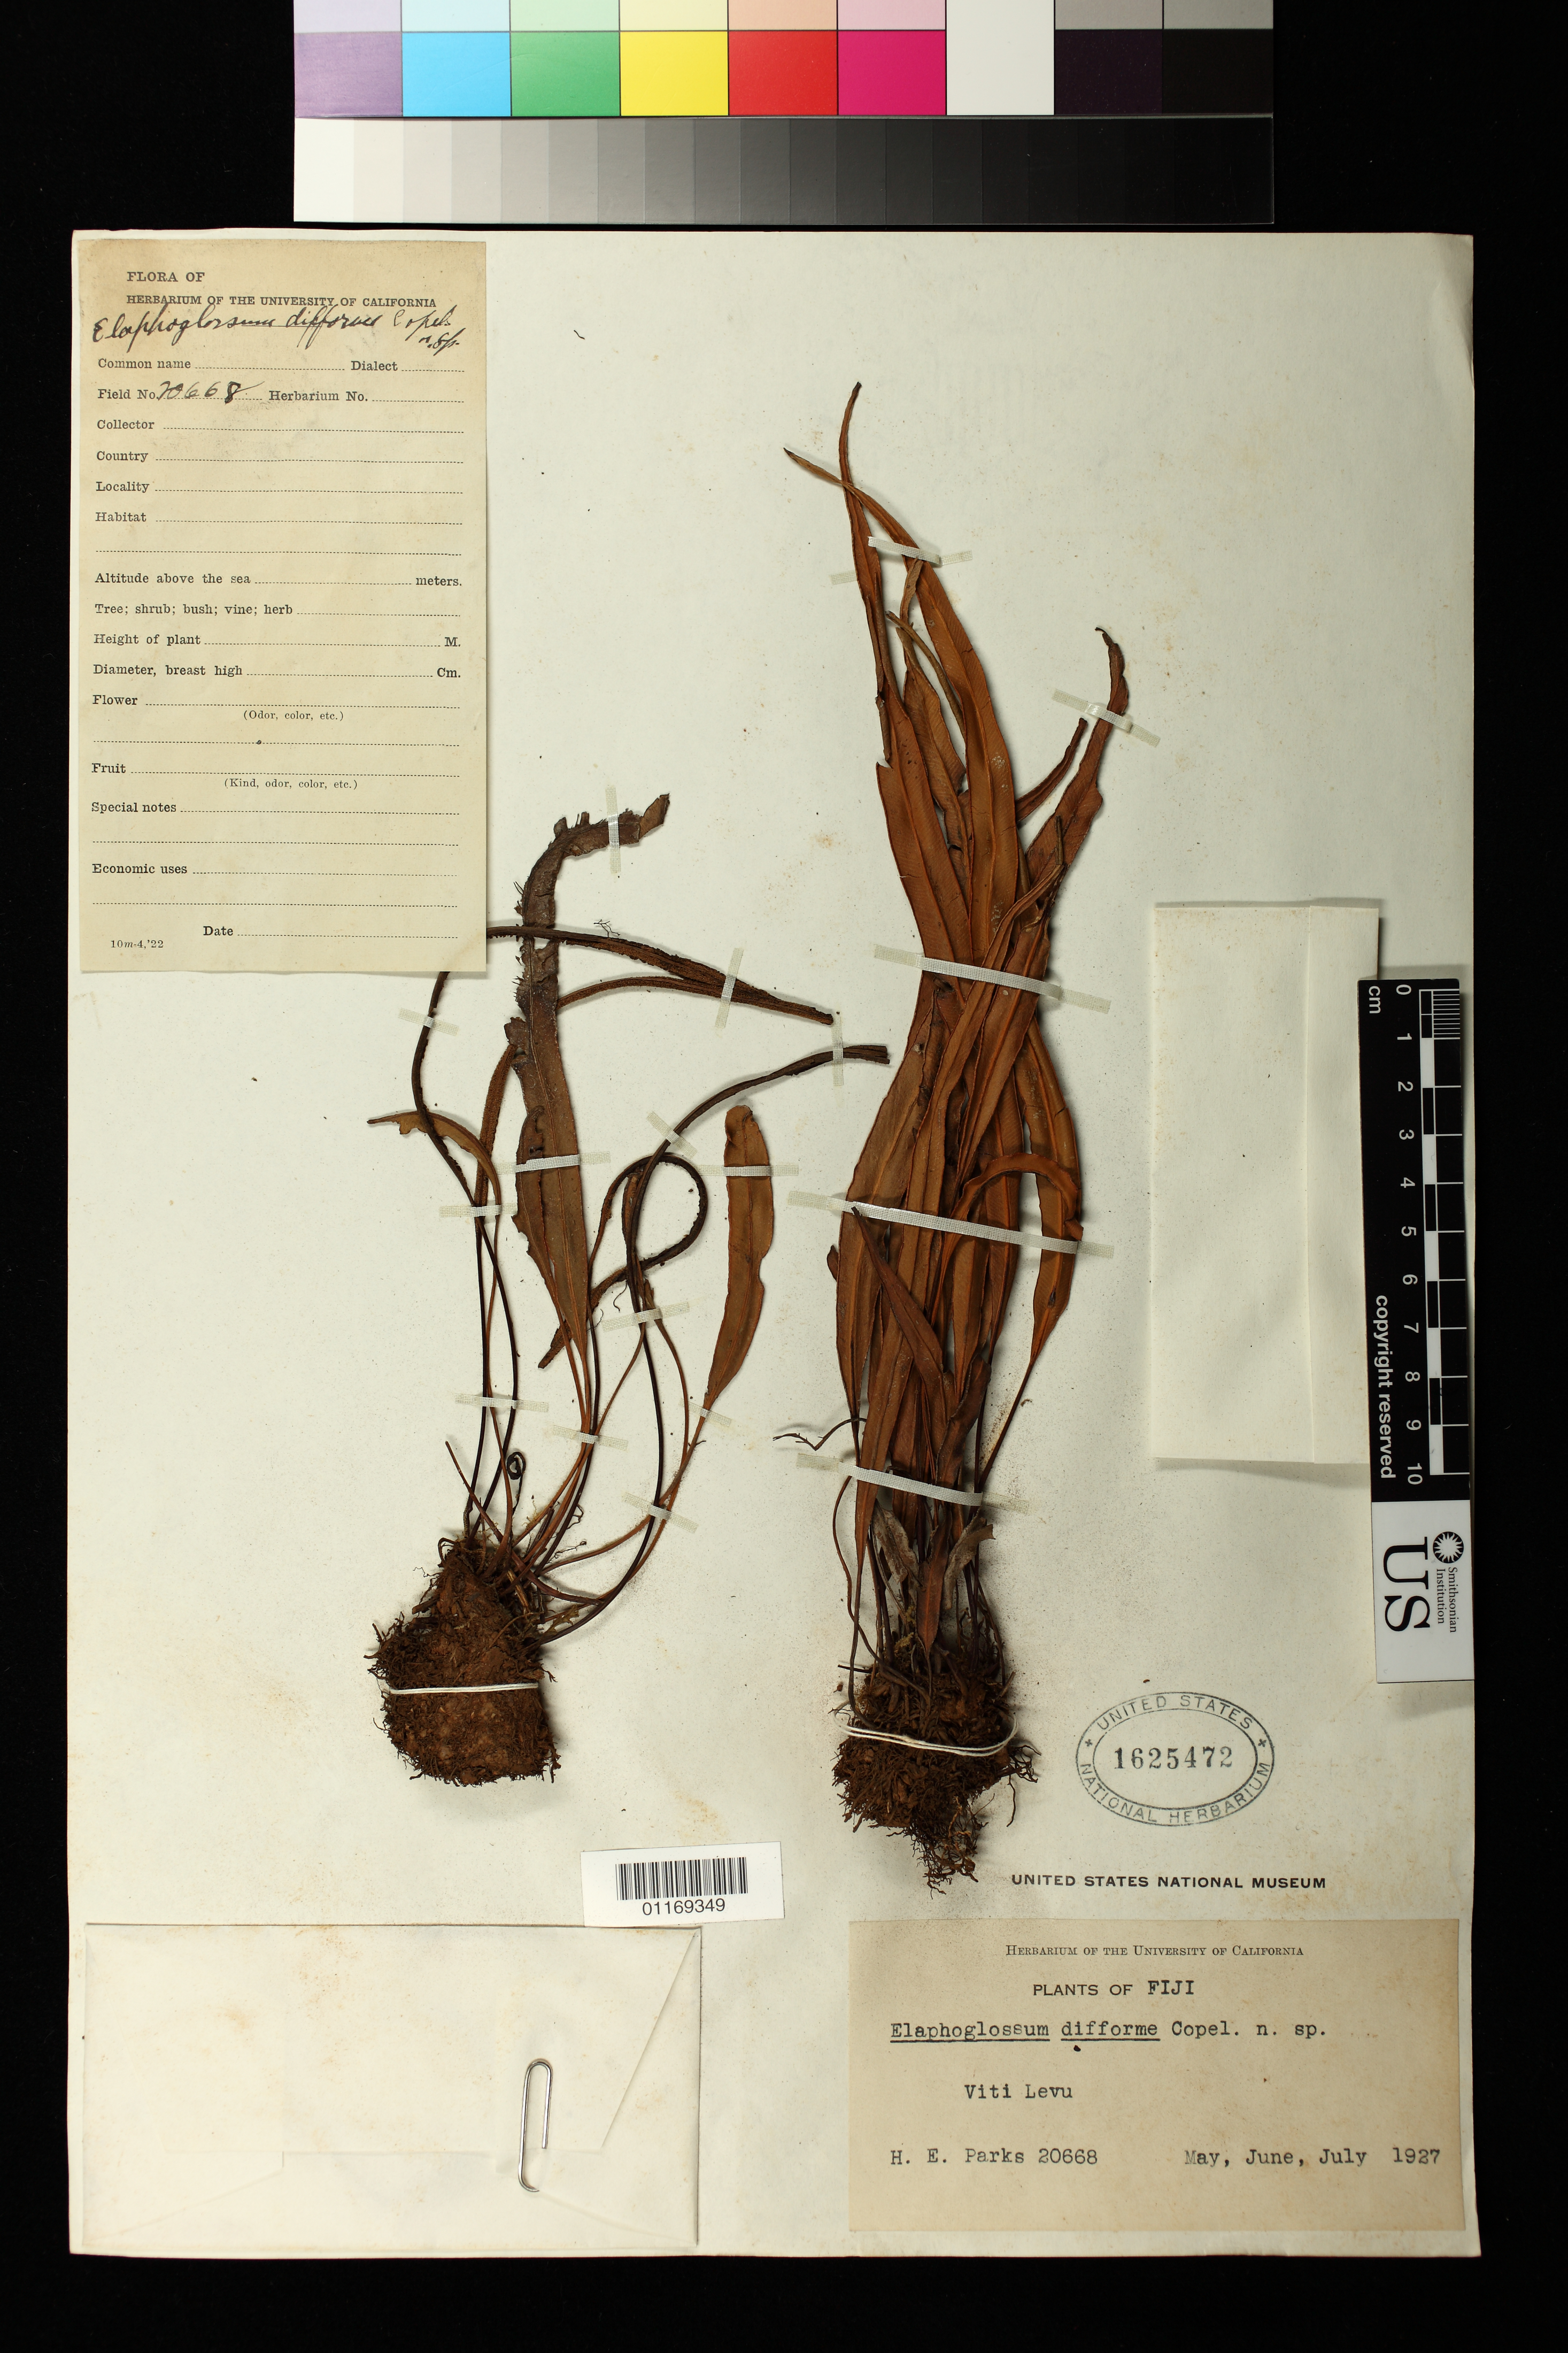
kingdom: Plantae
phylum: Tracheophyta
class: Polypodiopsida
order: Polypodiales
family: Blechnaceae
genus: Blechnum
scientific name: Blechnum difforme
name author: Copel.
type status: Type Collection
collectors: H. E. Parks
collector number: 20668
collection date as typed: May, June, July 1927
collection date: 1927-05/1927-07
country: Fiji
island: Viti Levu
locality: Viti Levu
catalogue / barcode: US 1625472